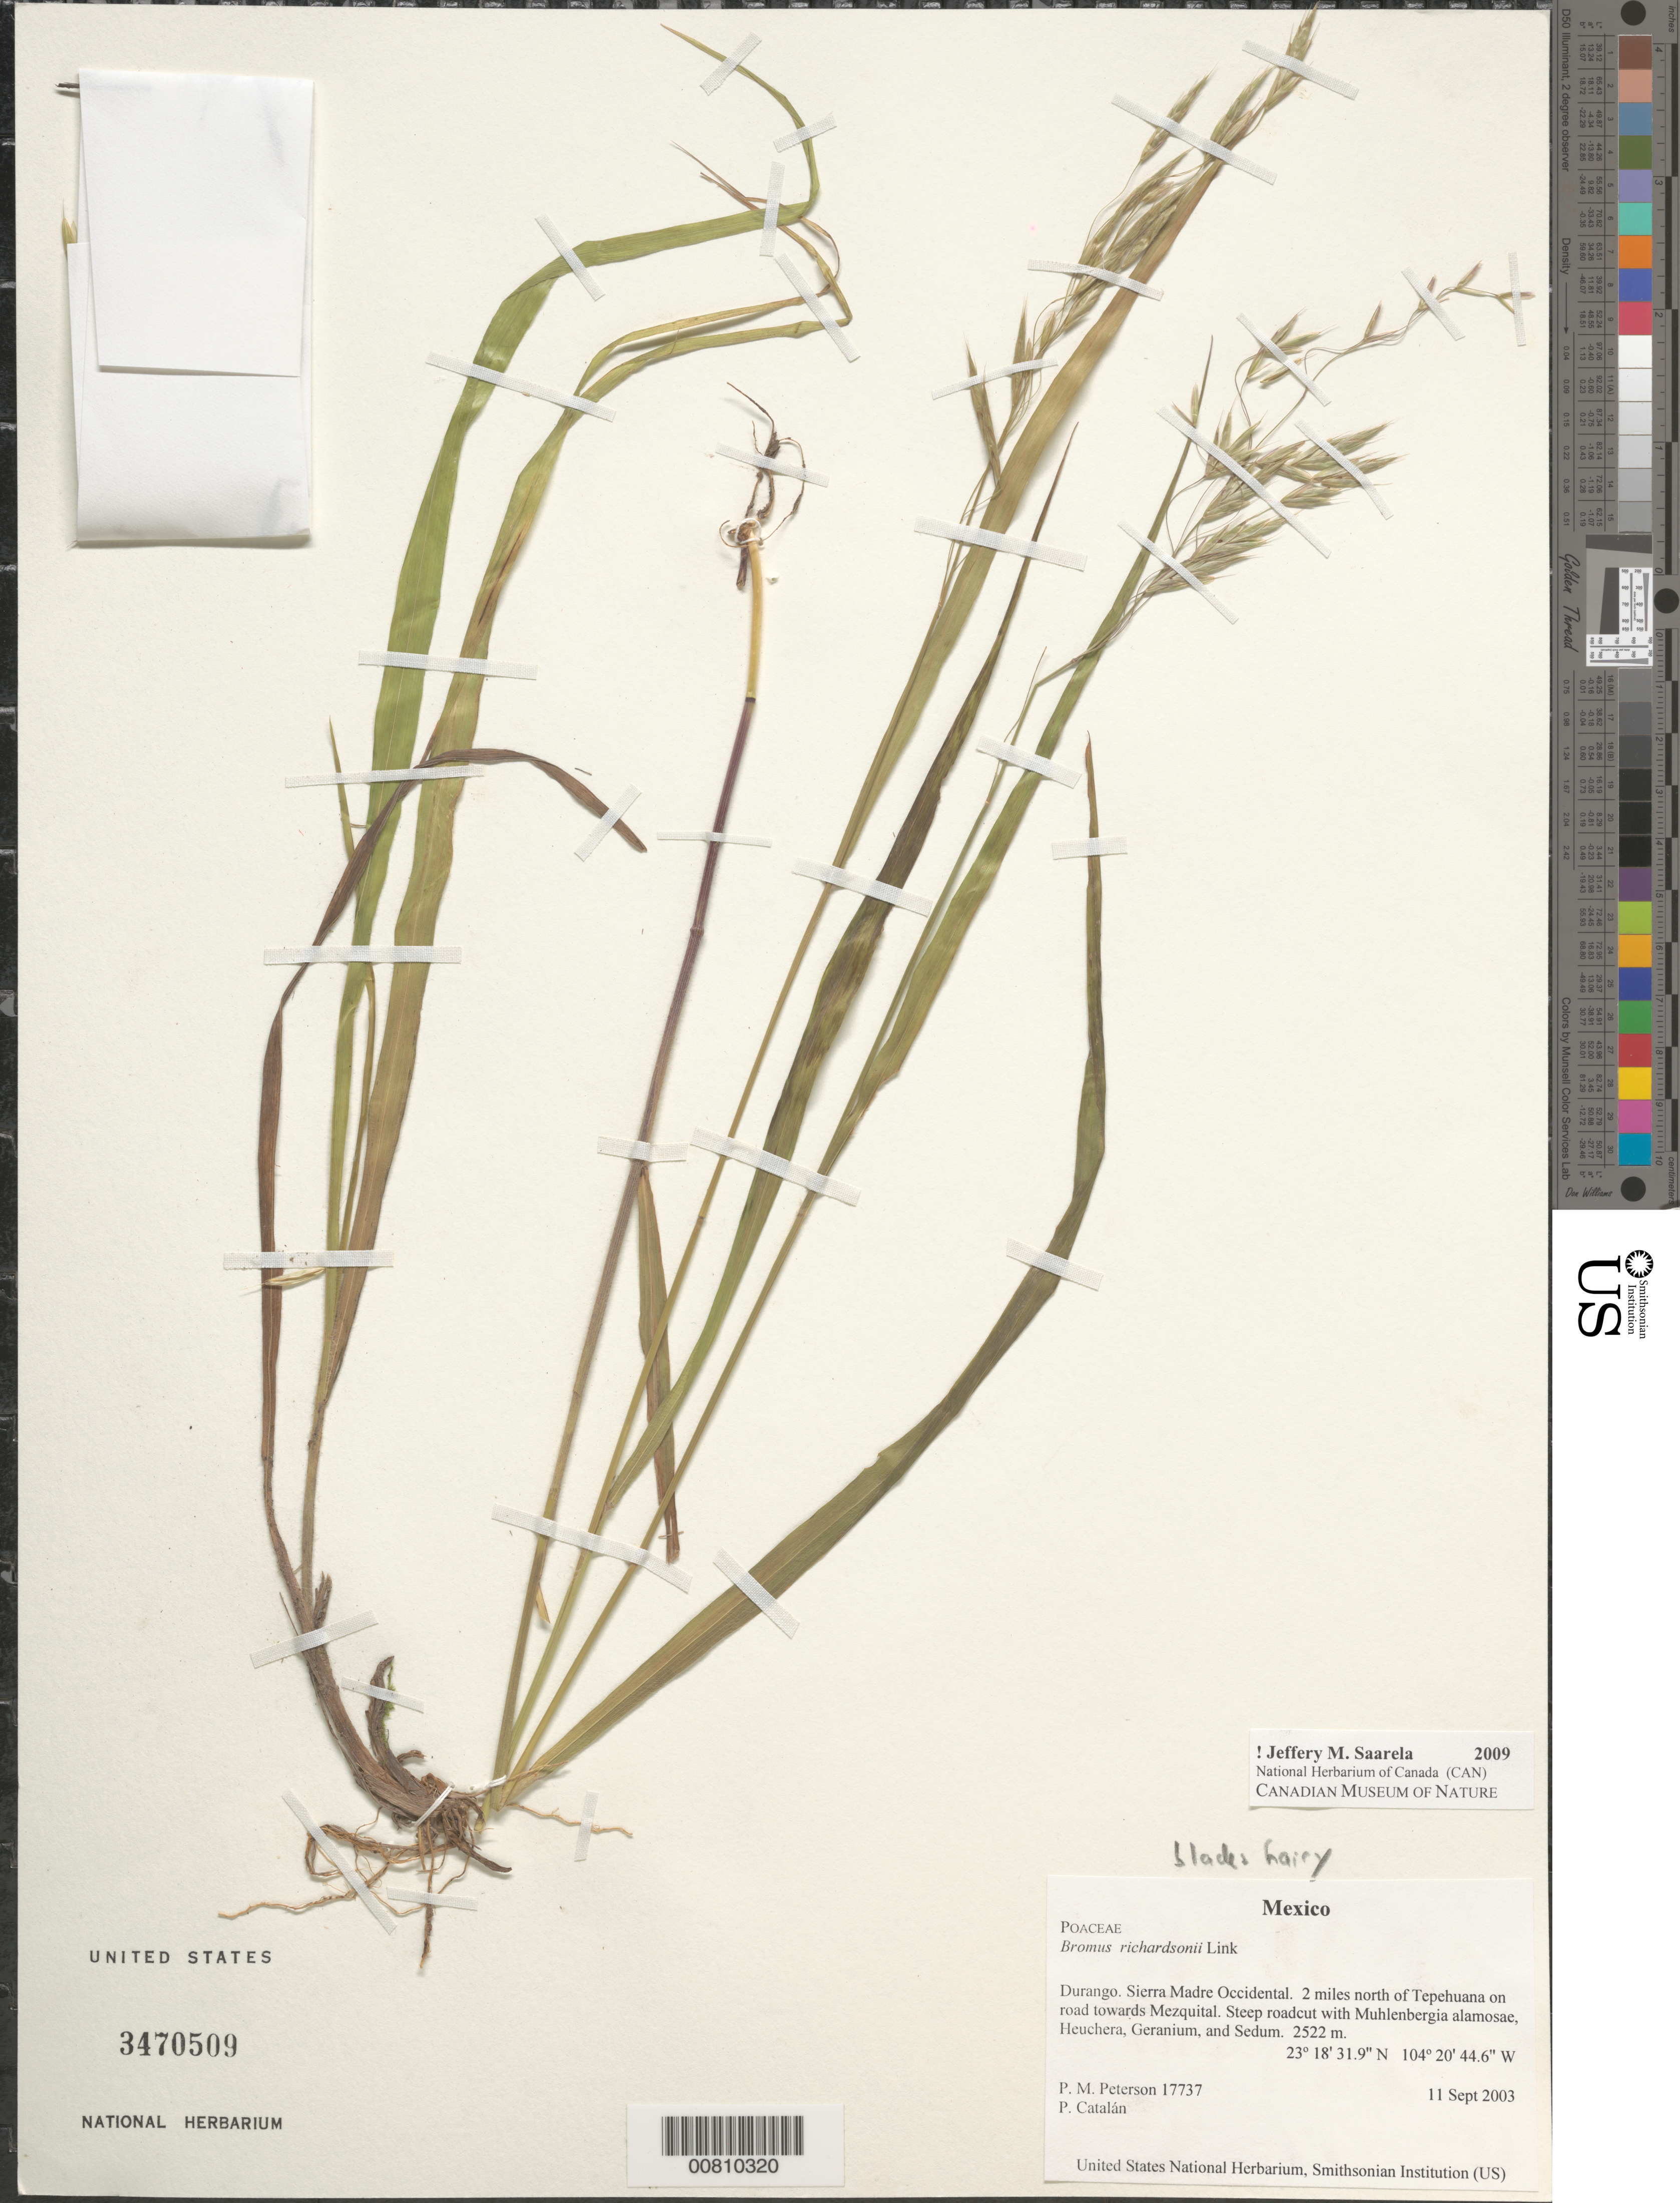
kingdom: Plantae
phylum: Tracheophyta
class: Liliopsida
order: Poales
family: Poaceae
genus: Bromus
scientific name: Bromus richardsonii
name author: Link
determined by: Saarela, J. M., (CAN), Canadian Museum of Nature (CANADA)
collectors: P. M. Peterson & F. Sánchez Alvarado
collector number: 17737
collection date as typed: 11 Sep 2003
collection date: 2003-09-11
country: Mexico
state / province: Durango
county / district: Sierra Madre Occidental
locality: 2 miles north of Tepehuana on road towards Mezquital. Steep roadcut with Muhlenbergia alamosae, Heuchera, Geranium, and Sedum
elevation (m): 2522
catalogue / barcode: US 3470509